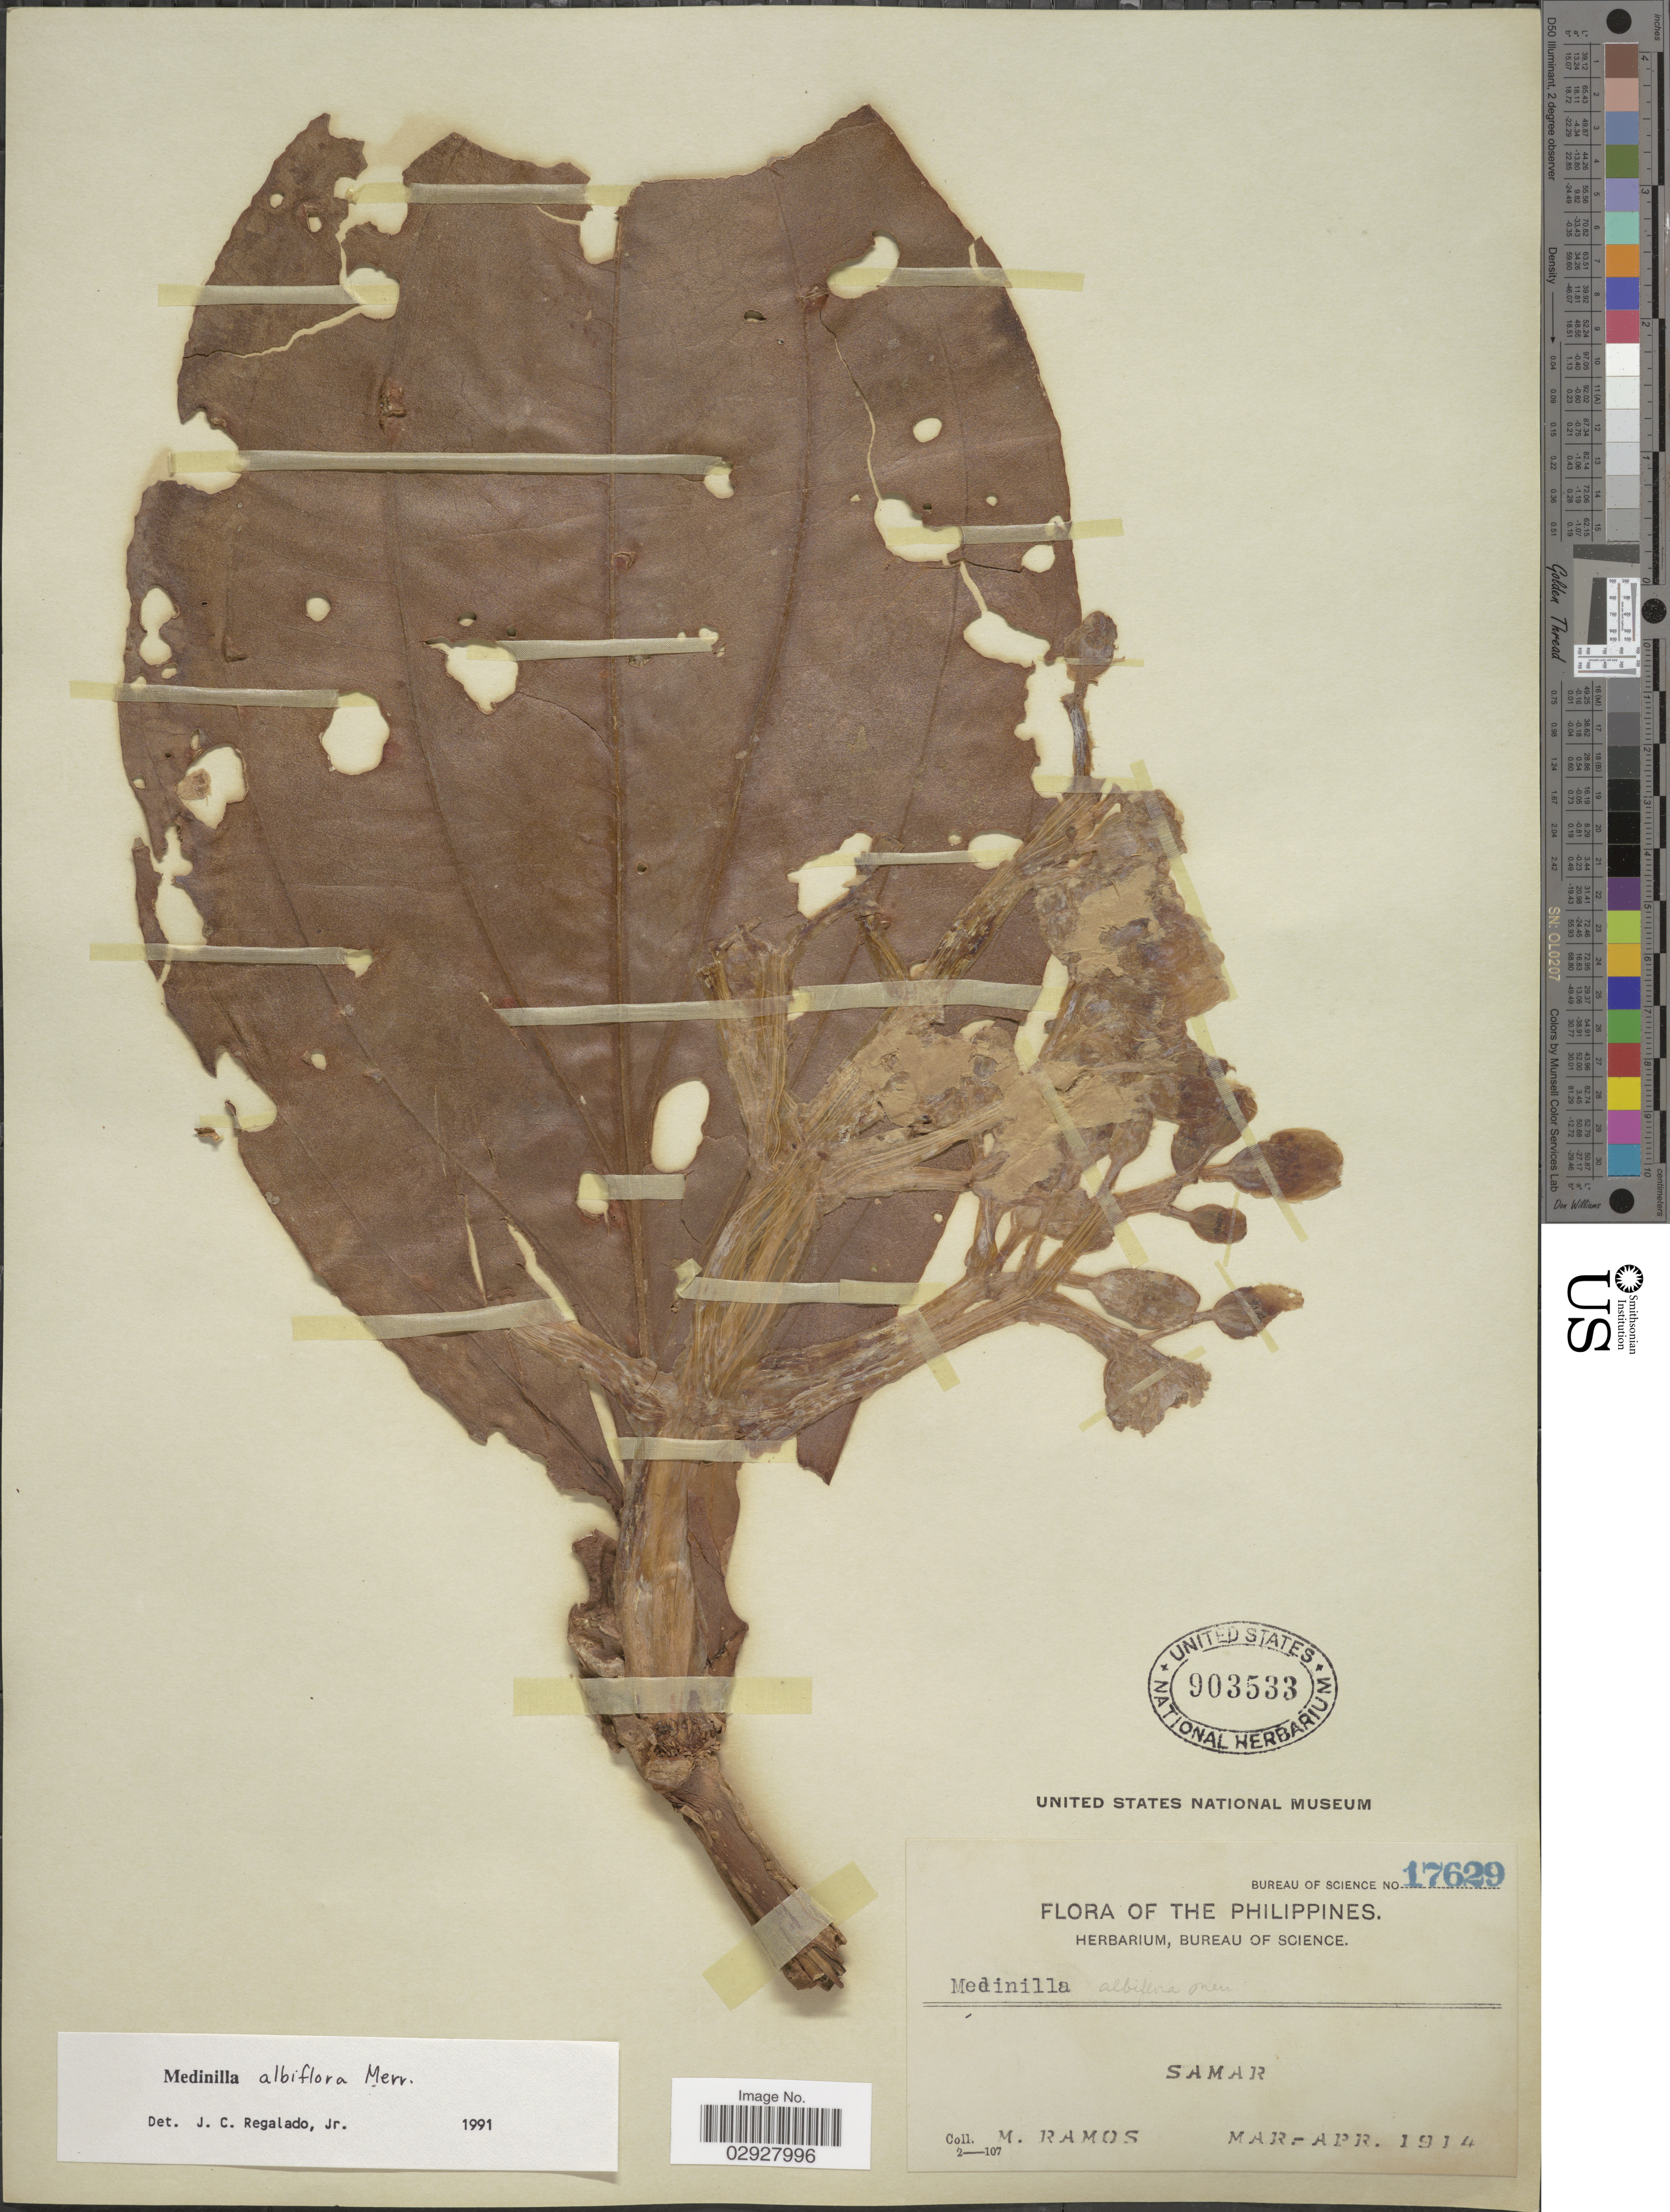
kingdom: Plantae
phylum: Tracheophyta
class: Magnoliopsida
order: Myrtales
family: Melastomataceae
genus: Medinilla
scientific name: Medinilla albiflora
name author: H. Perrier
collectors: M. Ramos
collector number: Bureau of Science 17629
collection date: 1914-03/1914-04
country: Philippines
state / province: Eastern Visayas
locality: Samar.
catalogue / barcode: US 903533